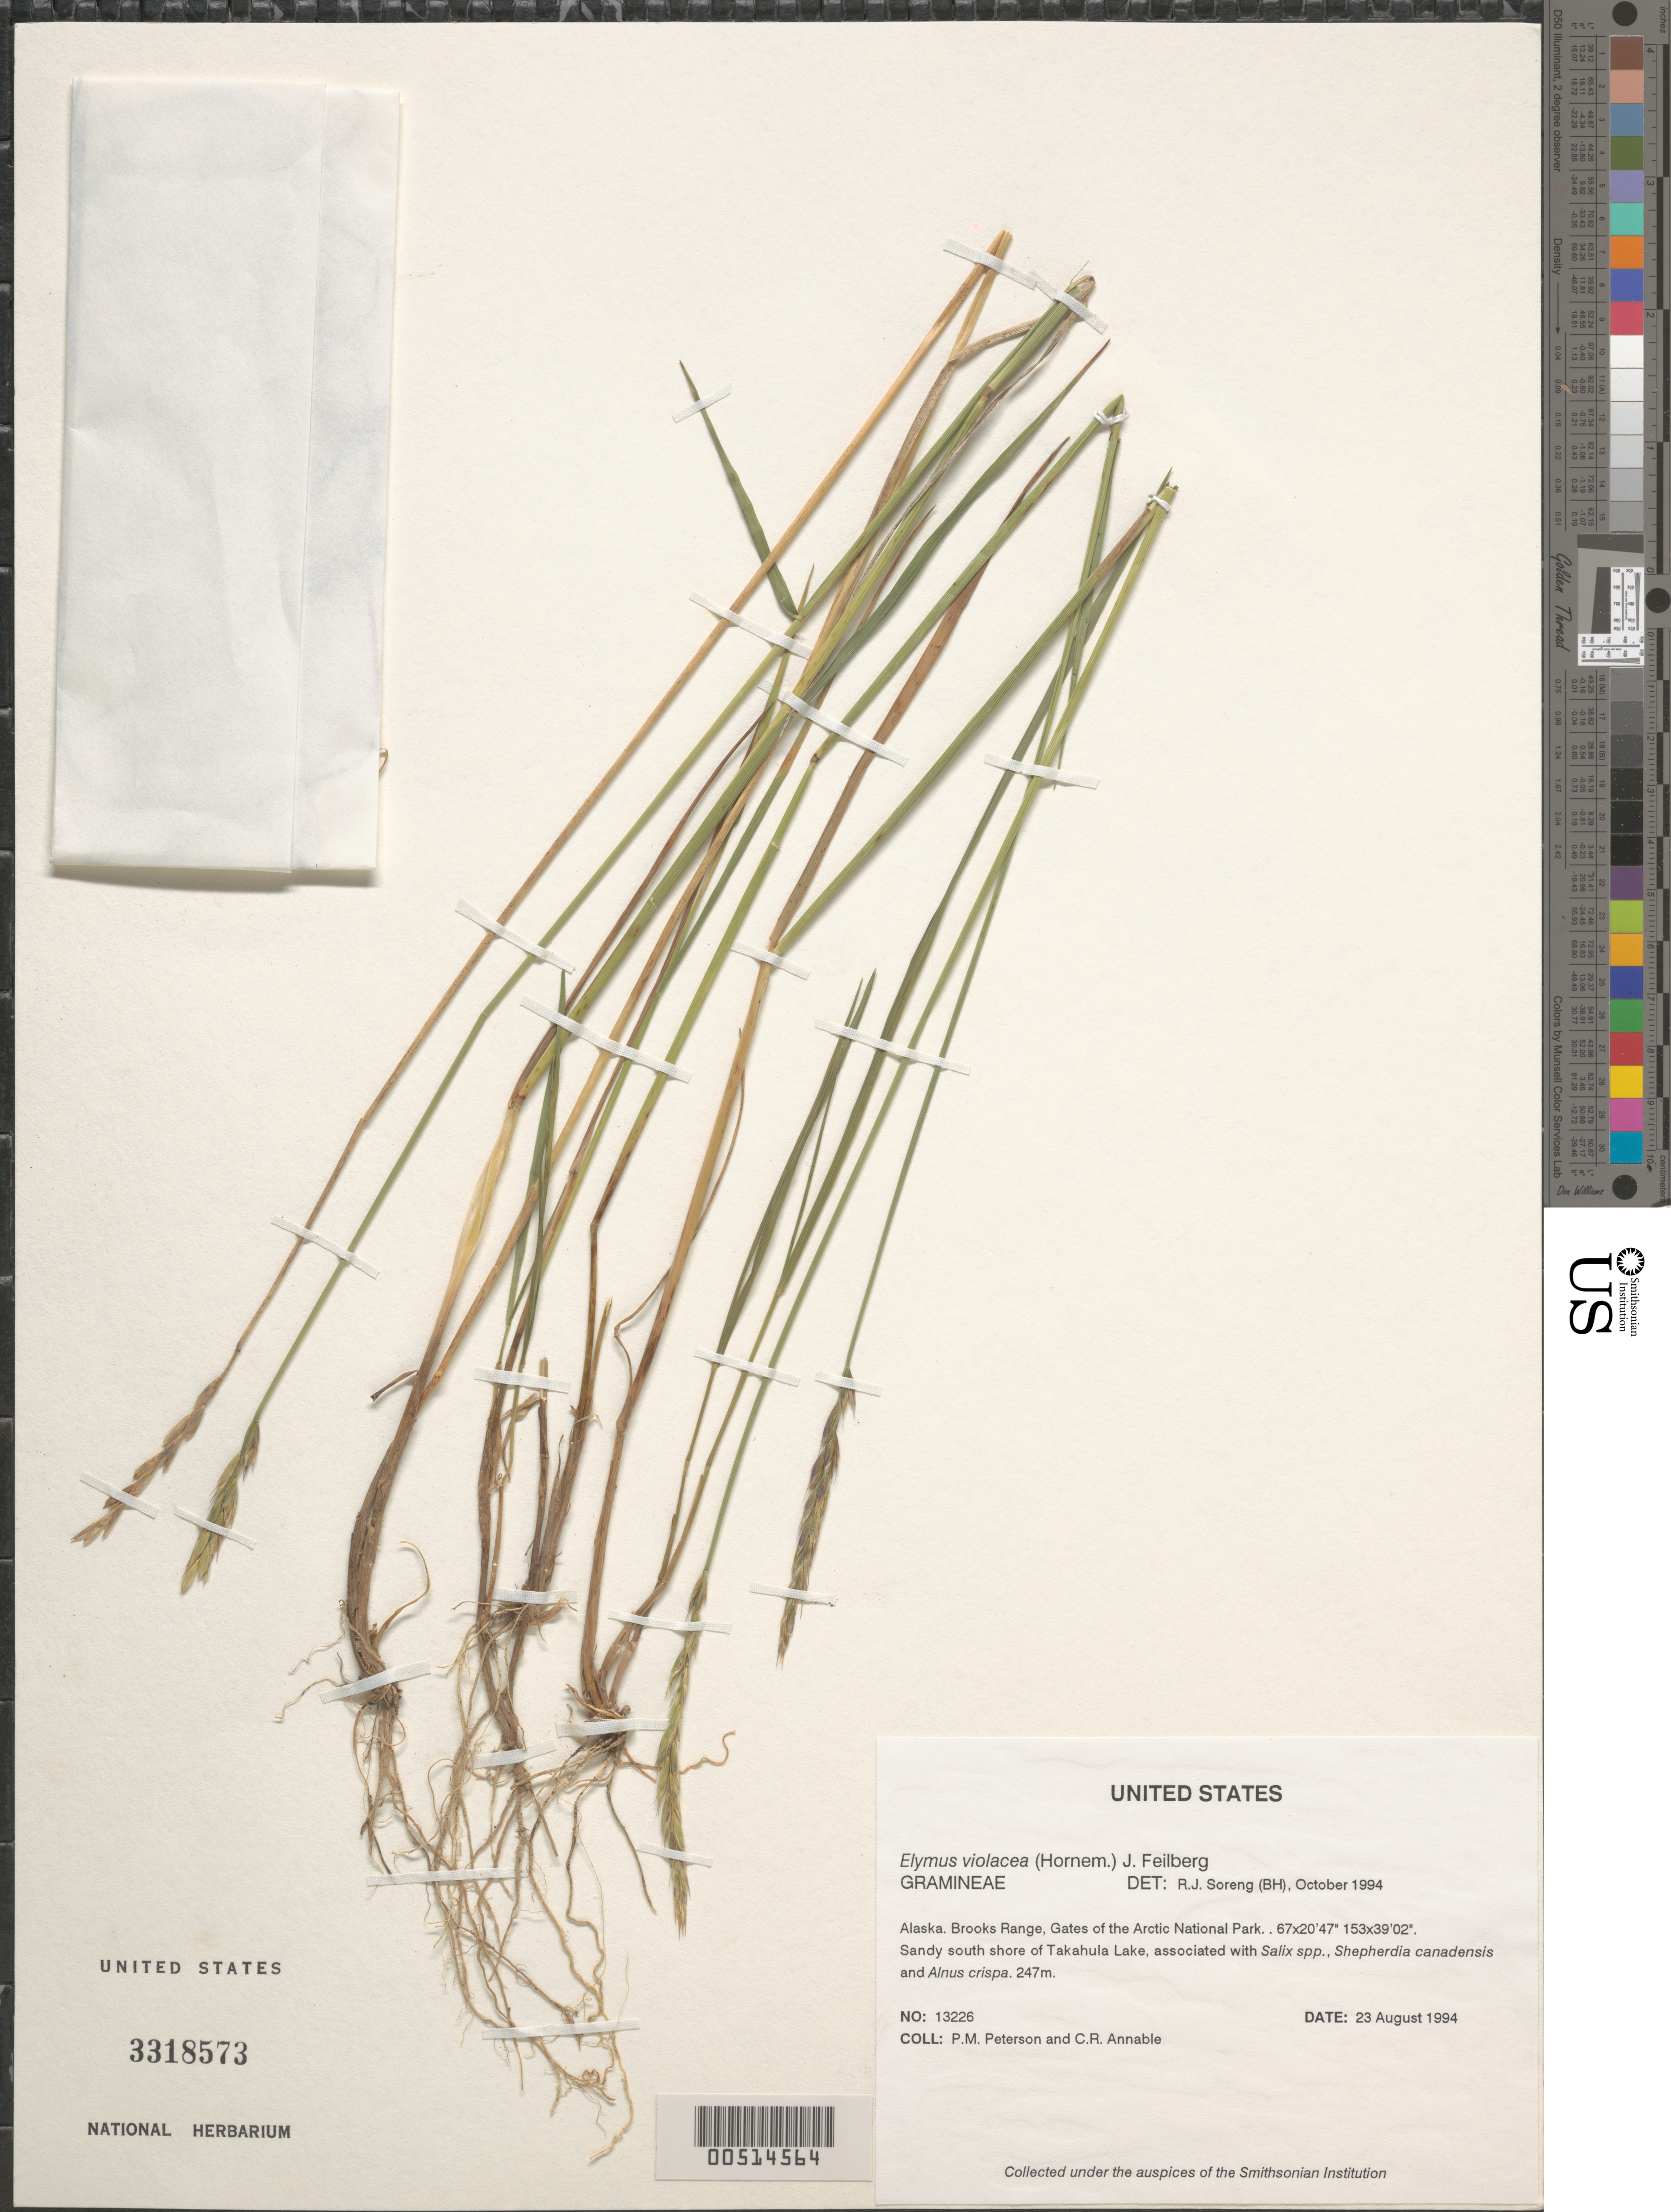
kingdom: Plantae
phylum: Tracheophyta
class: Liliopsida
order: Poales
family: Poaceae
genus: Elymus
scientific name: Elymus violaceus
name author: (Hornem.) Feilberg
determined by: Soreng, Robert J., Research Associate (BOT), Smithsonian Institution - National Museum of Natural History (UNITED STATES)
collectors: P. M. Peterson & C. R. Annable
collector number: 13226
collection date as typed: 23 Aug 1994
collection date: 1994-08-23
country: United States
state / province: Alaska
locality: Brooks Range, Gates of the Arctic National Park.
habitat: Sandy south shore of Takahula Lake, associated with {Salix spp.}, {Shepherdia canadensis} and {Alnus crispa}.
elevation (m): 247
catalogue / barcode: US 3318573